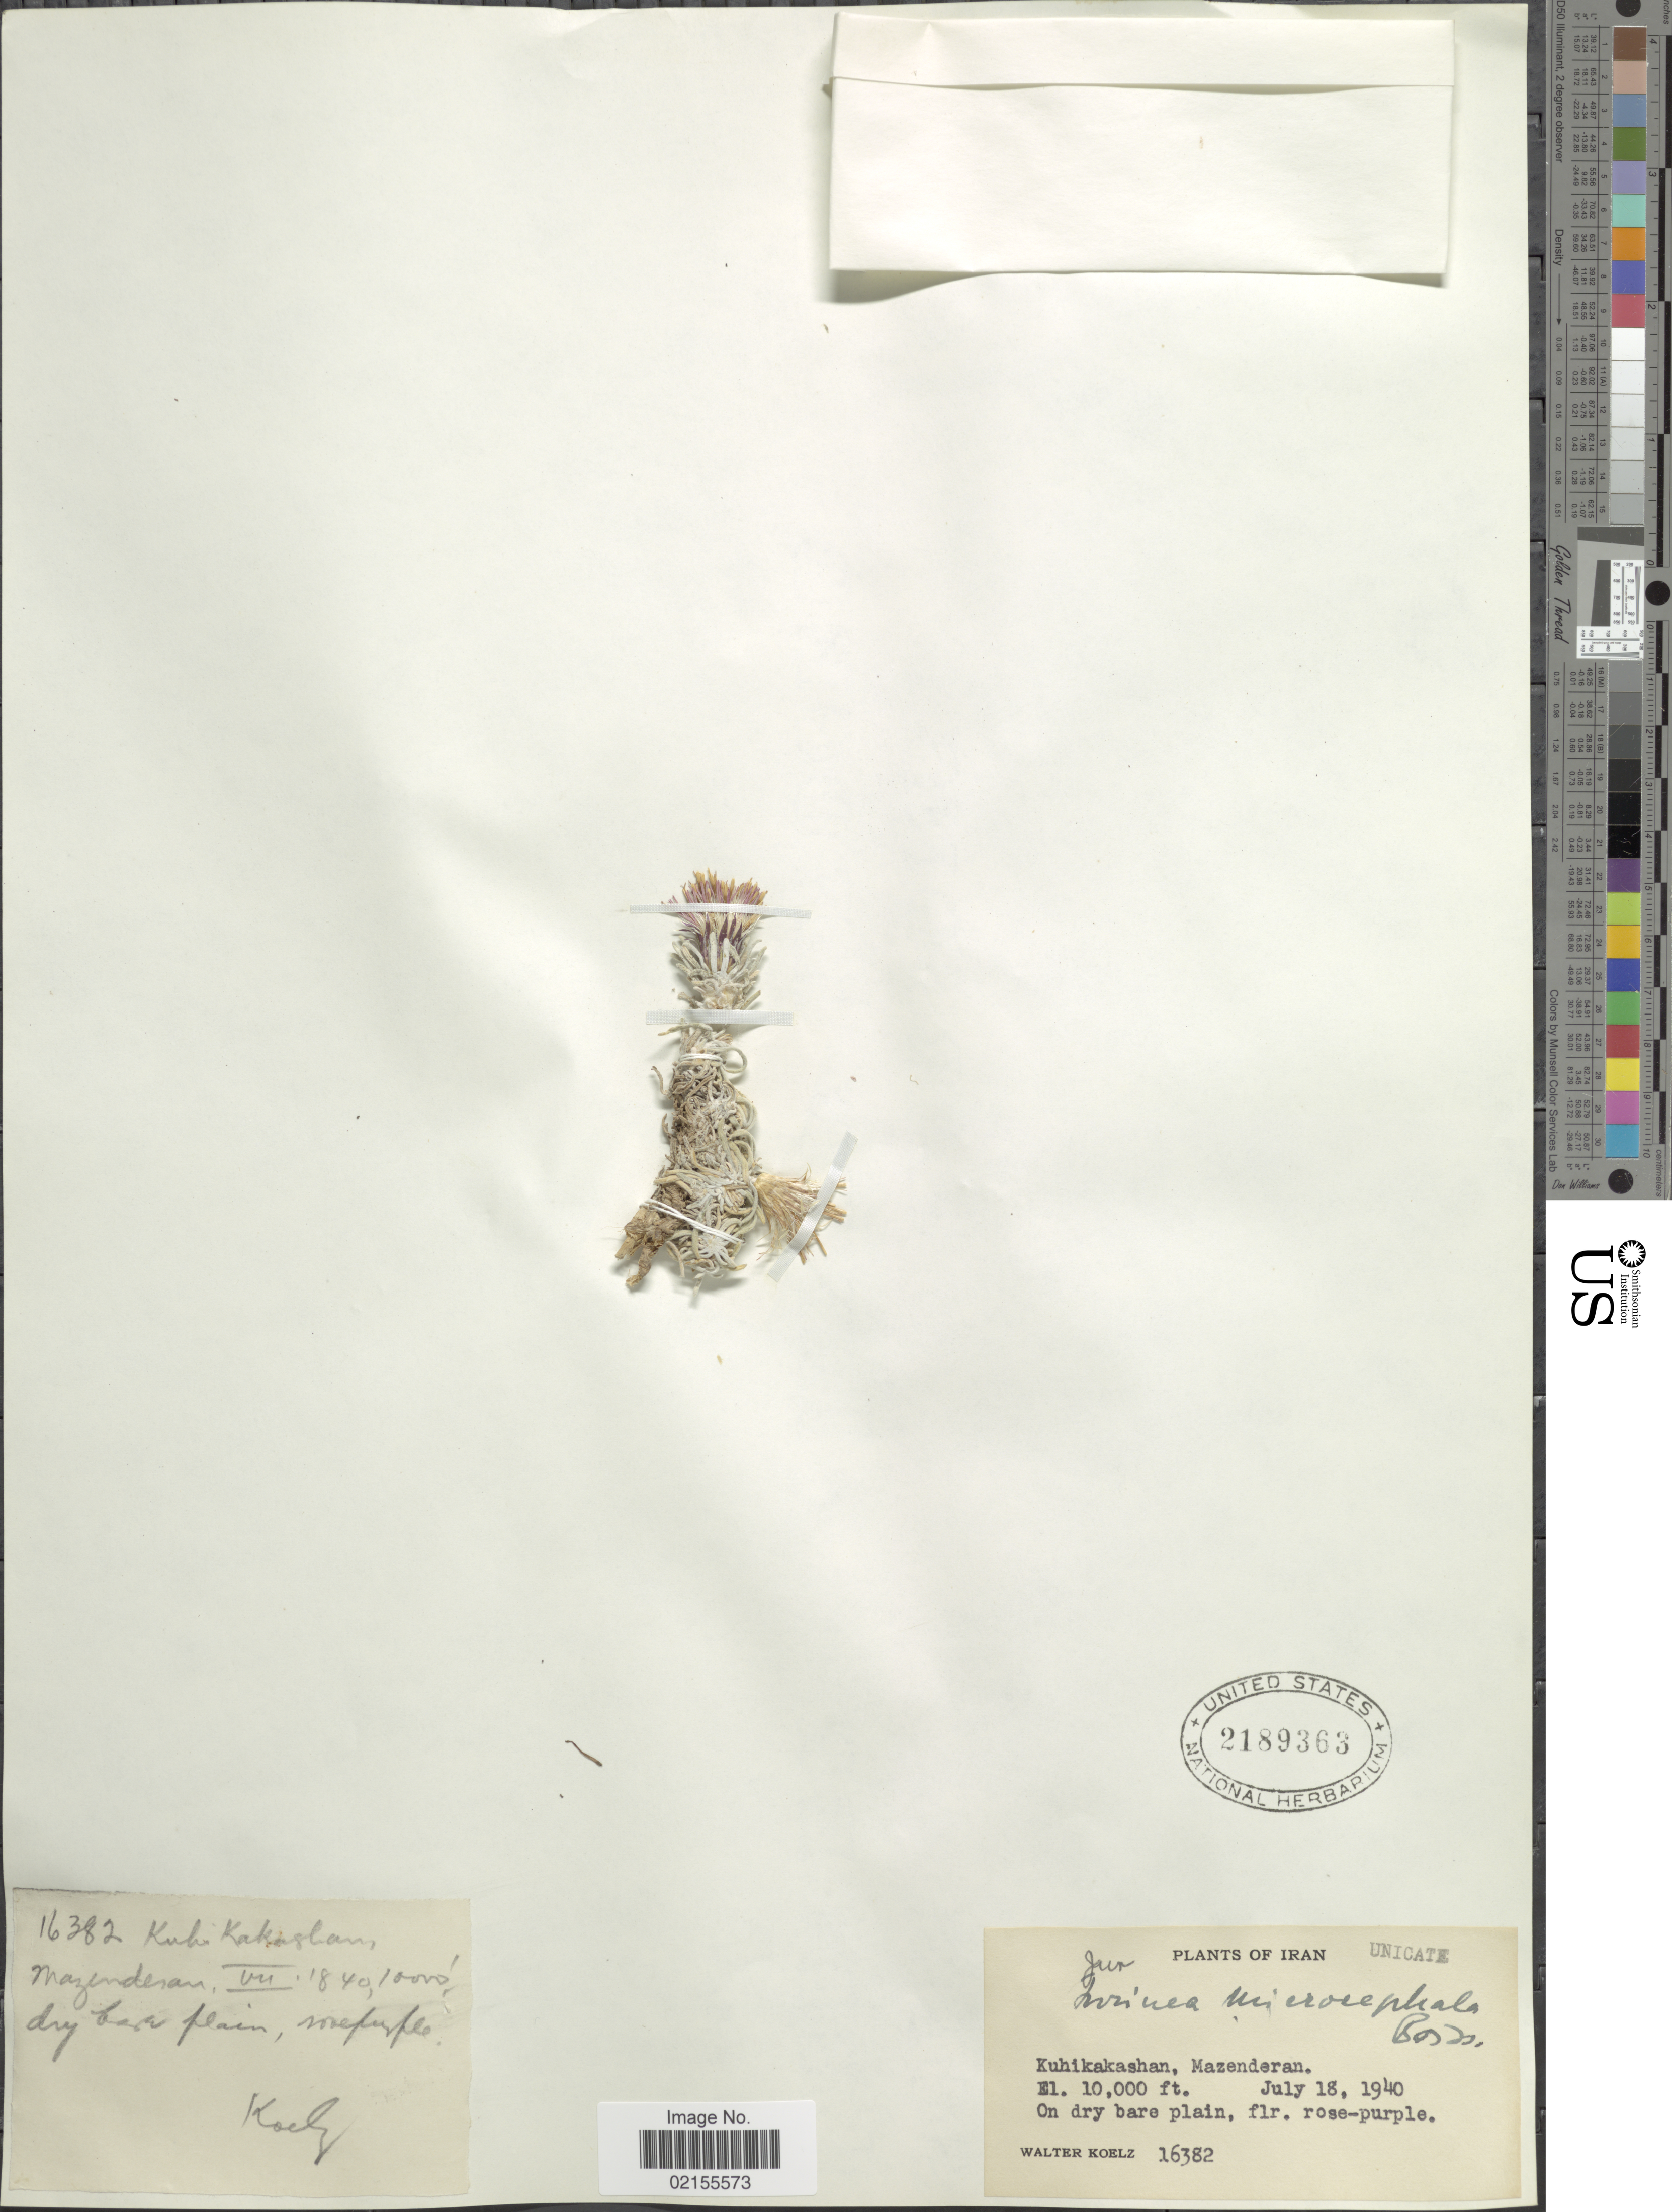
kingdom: Plantae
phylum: Tracheophyta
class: Magnoliopsida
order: Asterales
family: Asteraceae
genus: Jurinea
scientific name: Jurinea microcephala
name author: Boiss.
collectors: W. N. Koelz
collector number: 16382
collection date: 1940-07-18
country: Iran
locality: Kuhikakashan, Mazenderan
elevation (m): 3048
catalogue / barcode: US 2189363